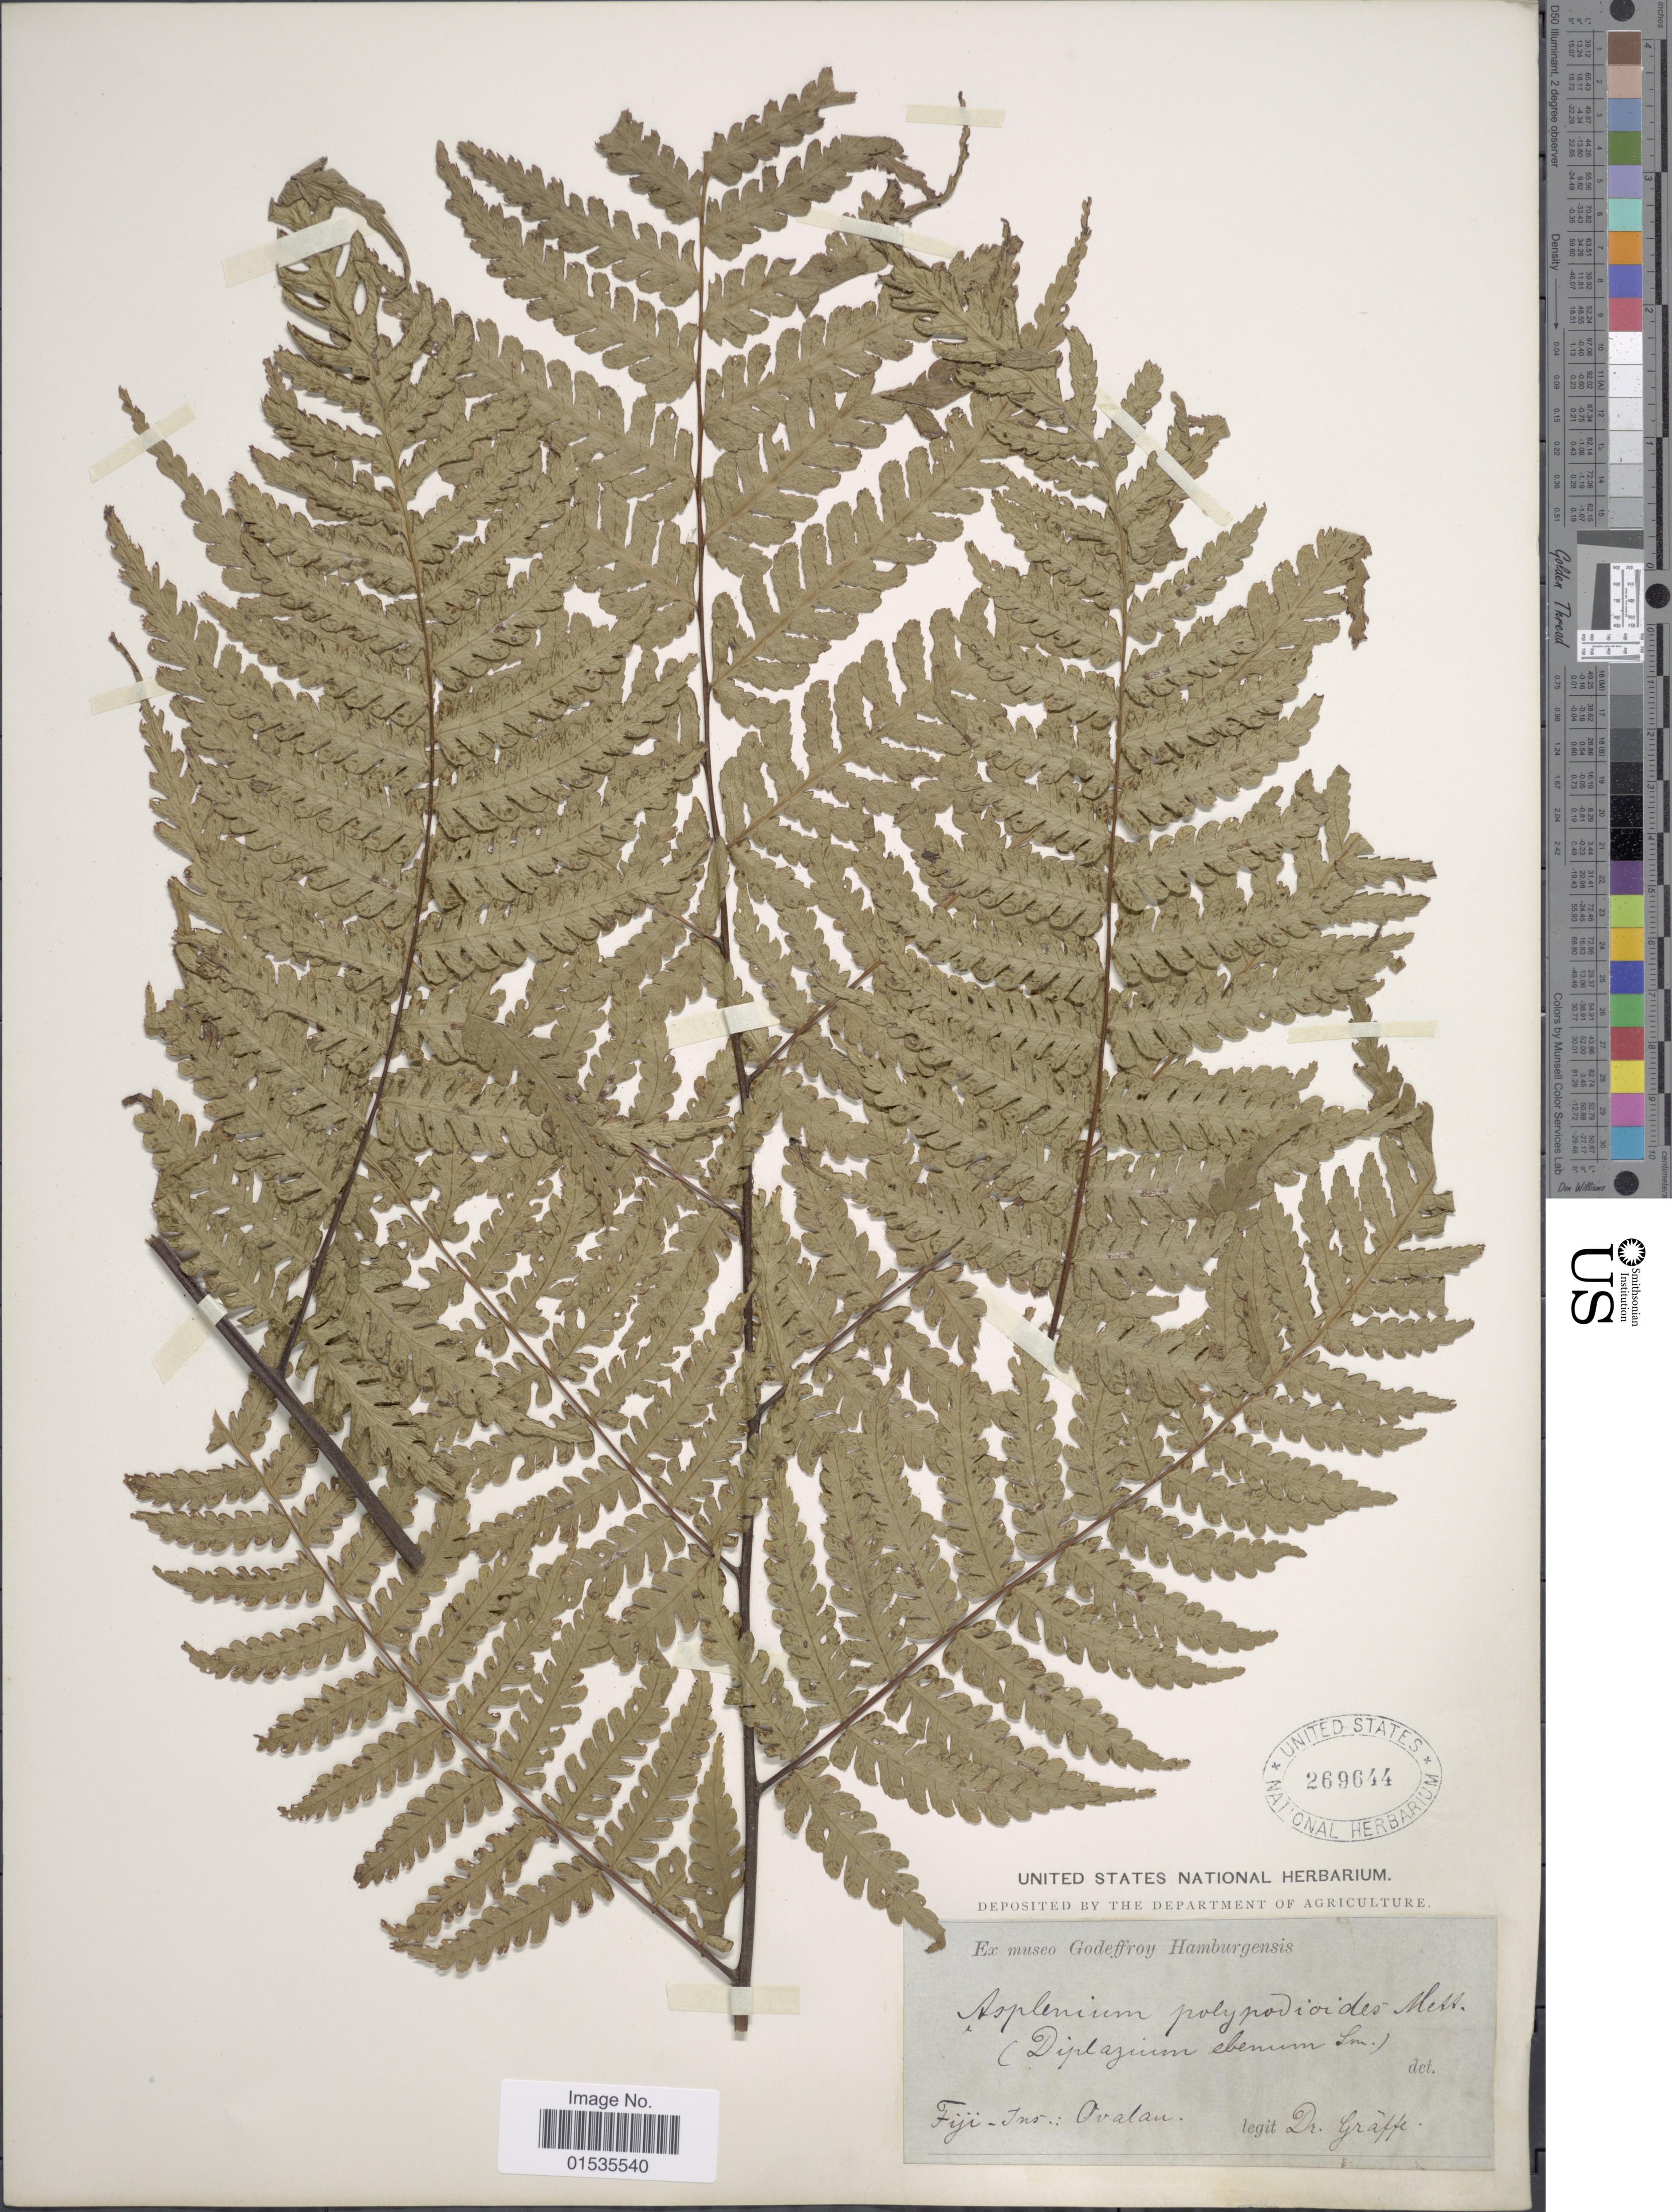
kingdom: Plantae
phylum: Tracheophyta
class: Polypodiopsida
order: Polypodiales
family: Athyriaceae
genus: Diplazium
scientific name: Diplazium sp.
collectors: Graeffe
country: Fiji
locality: Ovalau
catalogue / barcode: US 269644